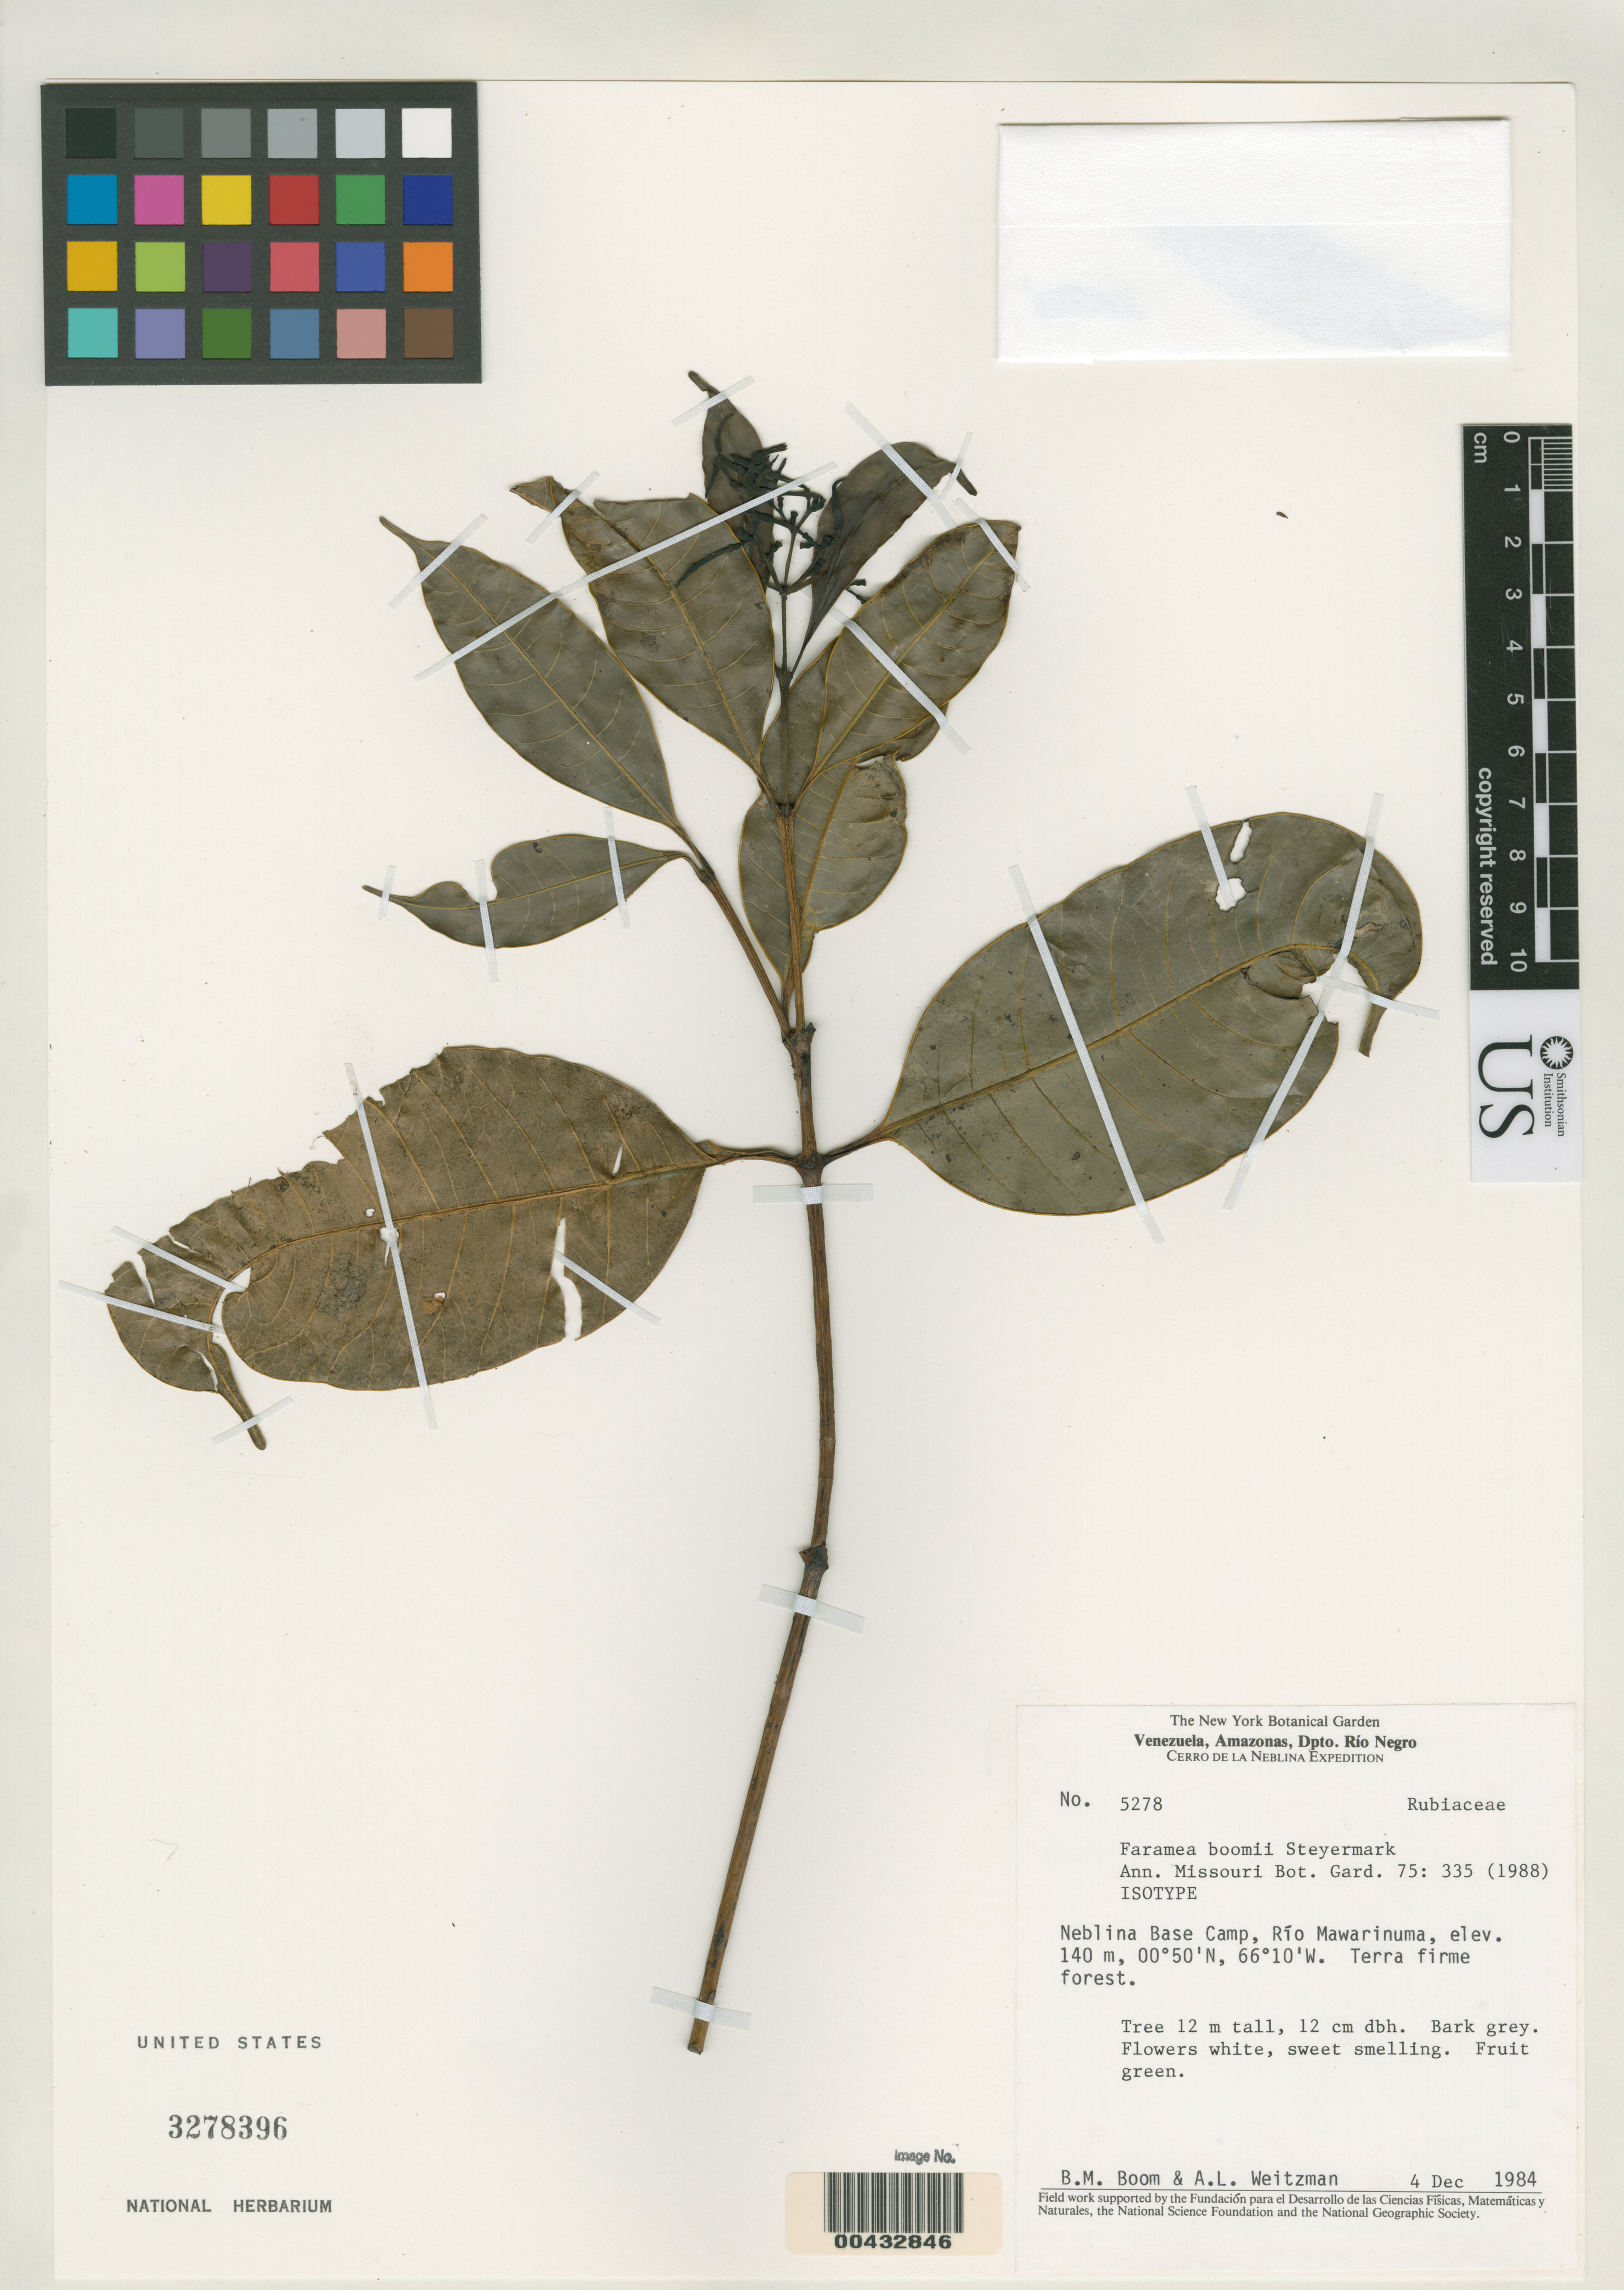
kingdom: Plantae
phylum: Tracheophyta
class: Magnoliopsida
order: Gentianales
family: Rubiaceae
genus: Faramea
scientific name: Faramea boomii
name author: Steyerm.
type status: Isotype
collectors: B. M. Boom & A. L. Weitzman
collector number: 5278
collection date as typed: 04 Dec 1984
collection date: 1984-12-04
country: Venezuela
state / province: Amazonas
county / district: Rio Negro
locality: Neblina base camp. Rio Mawarinuma.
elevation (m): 140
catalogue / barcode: US 3278396